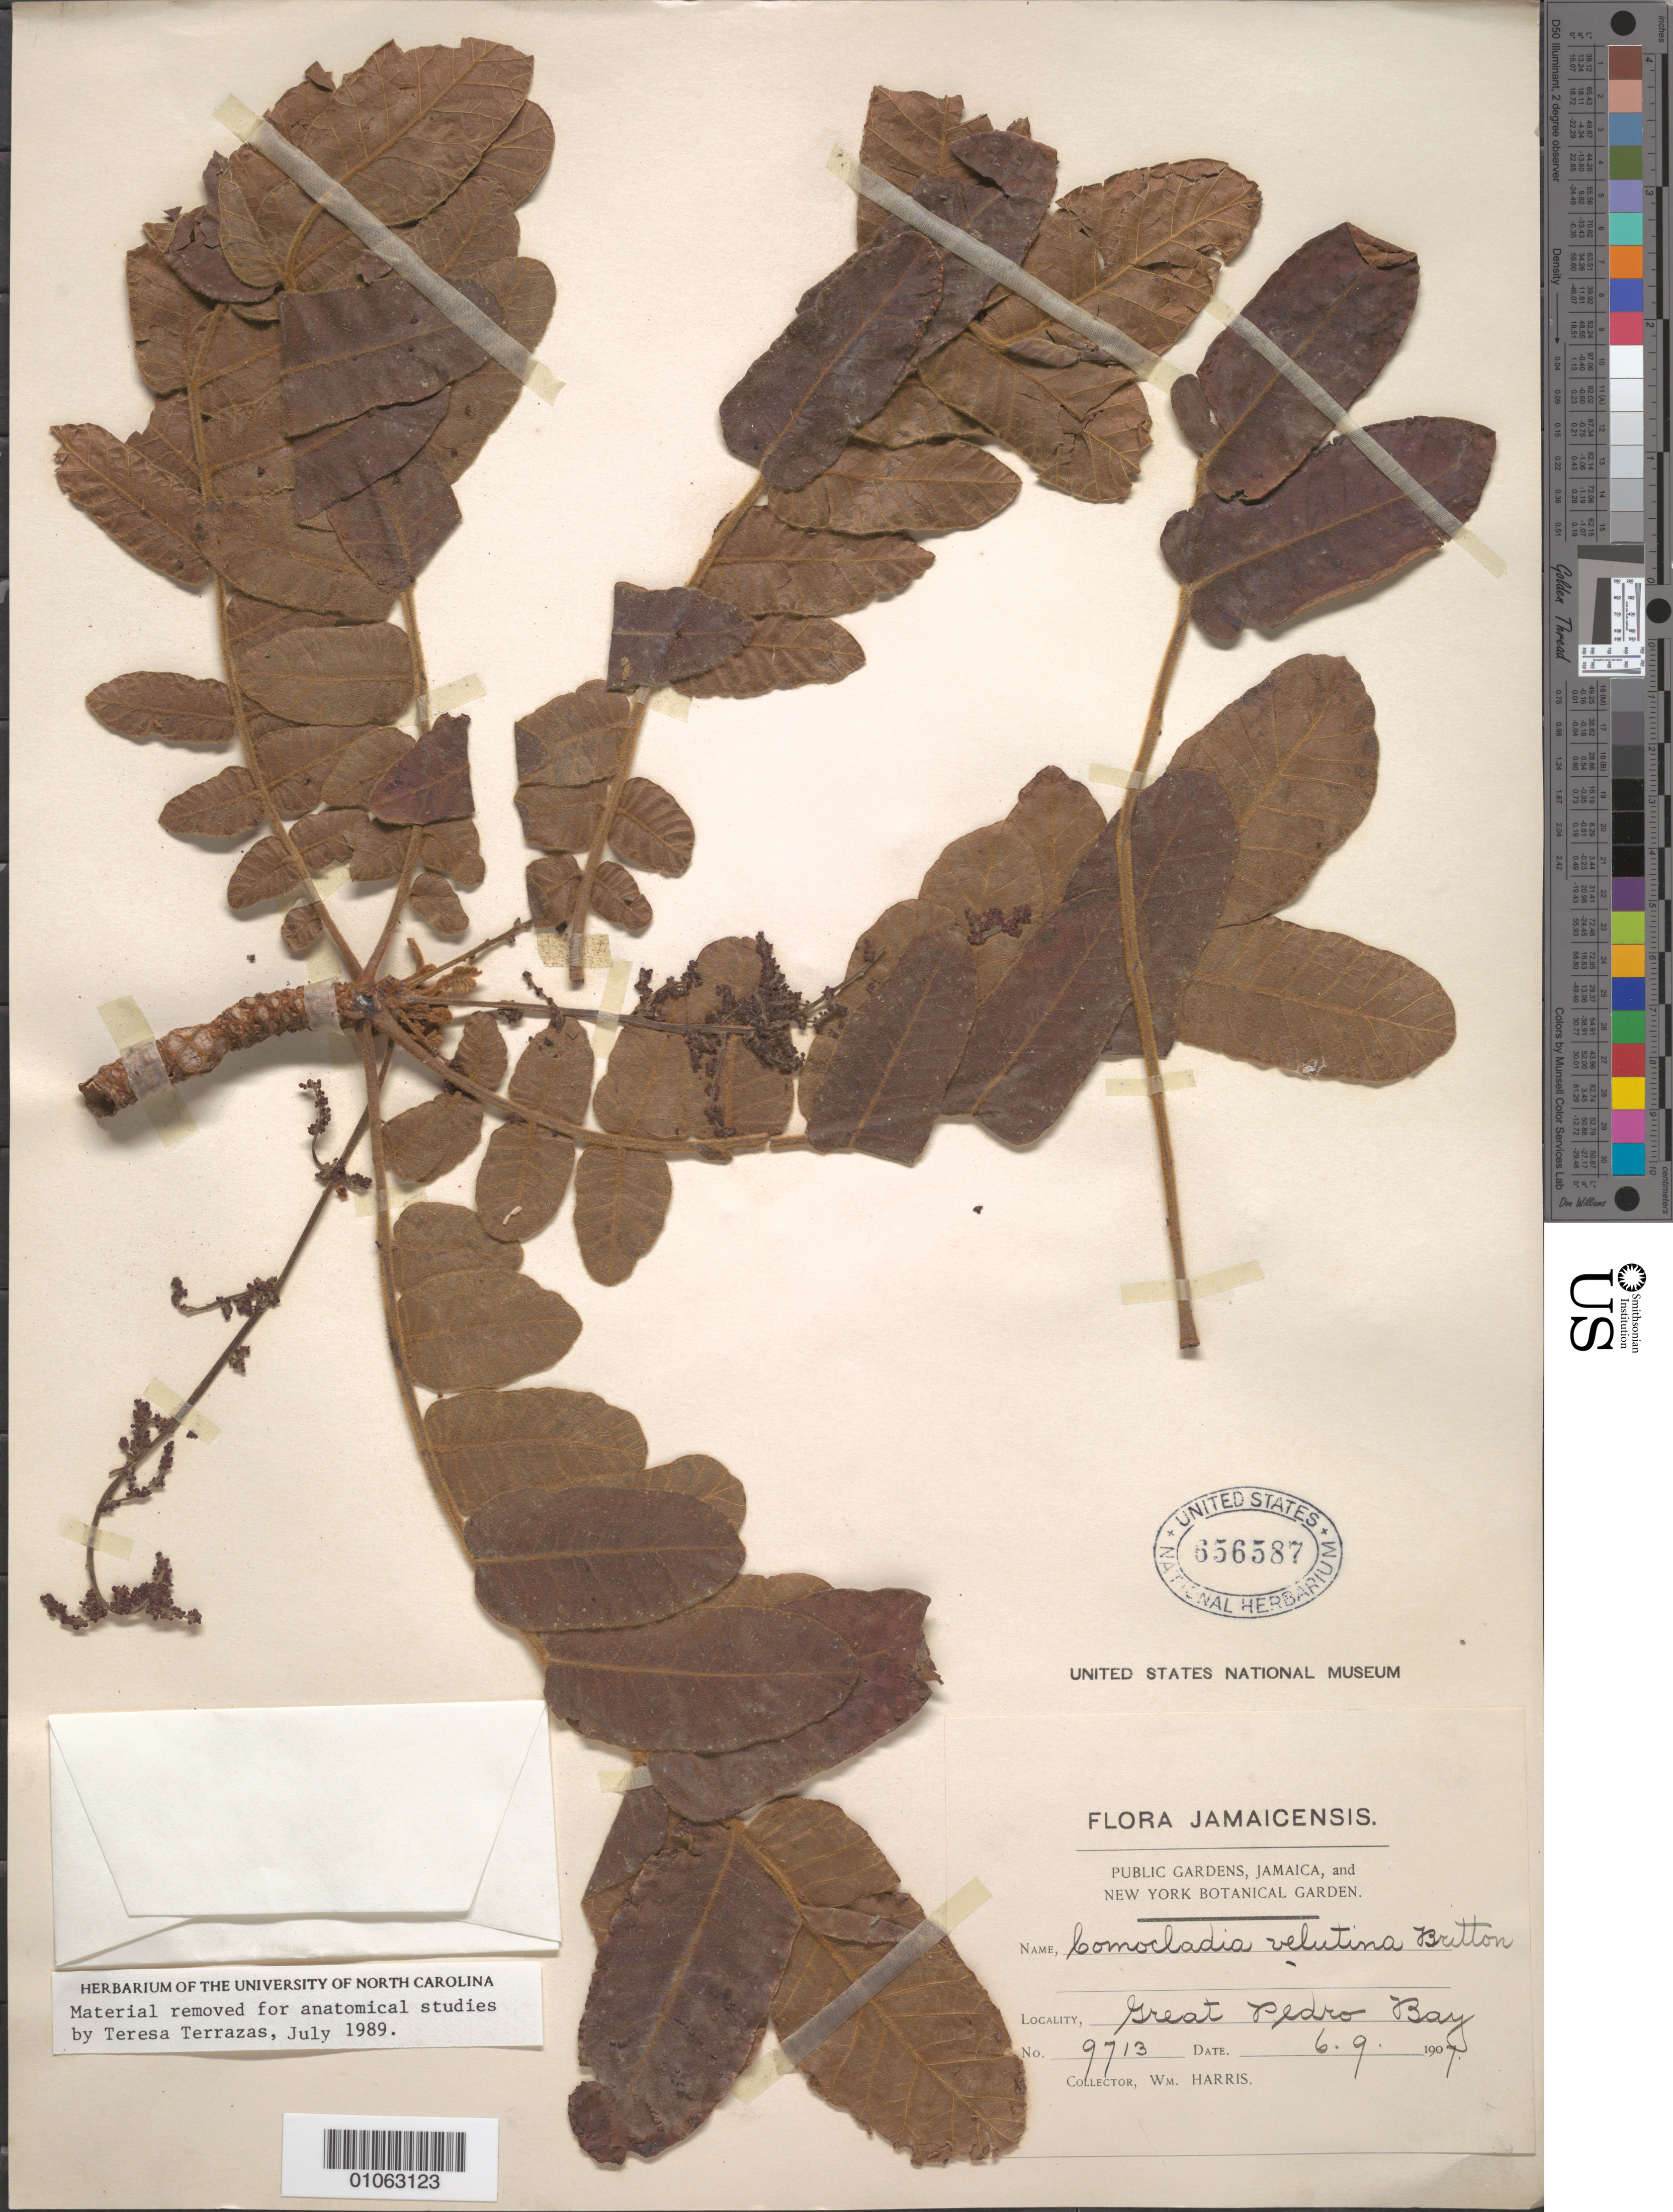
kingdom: Plantae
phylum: Tracheophyta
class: Magnoliopsida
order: Sapindales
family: Anacardiaceae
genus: Comocladia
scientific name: Comocladia velutina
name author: Britton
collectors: W. Harris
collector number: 9713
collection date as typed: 06 Sep 1907 to 07 Sep 1909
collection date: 1907-09-06/1909-09-07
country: Jamaica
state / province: Saint Elizabeth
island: Jamaica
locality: Great Pedro Bay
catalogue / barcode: US 656587